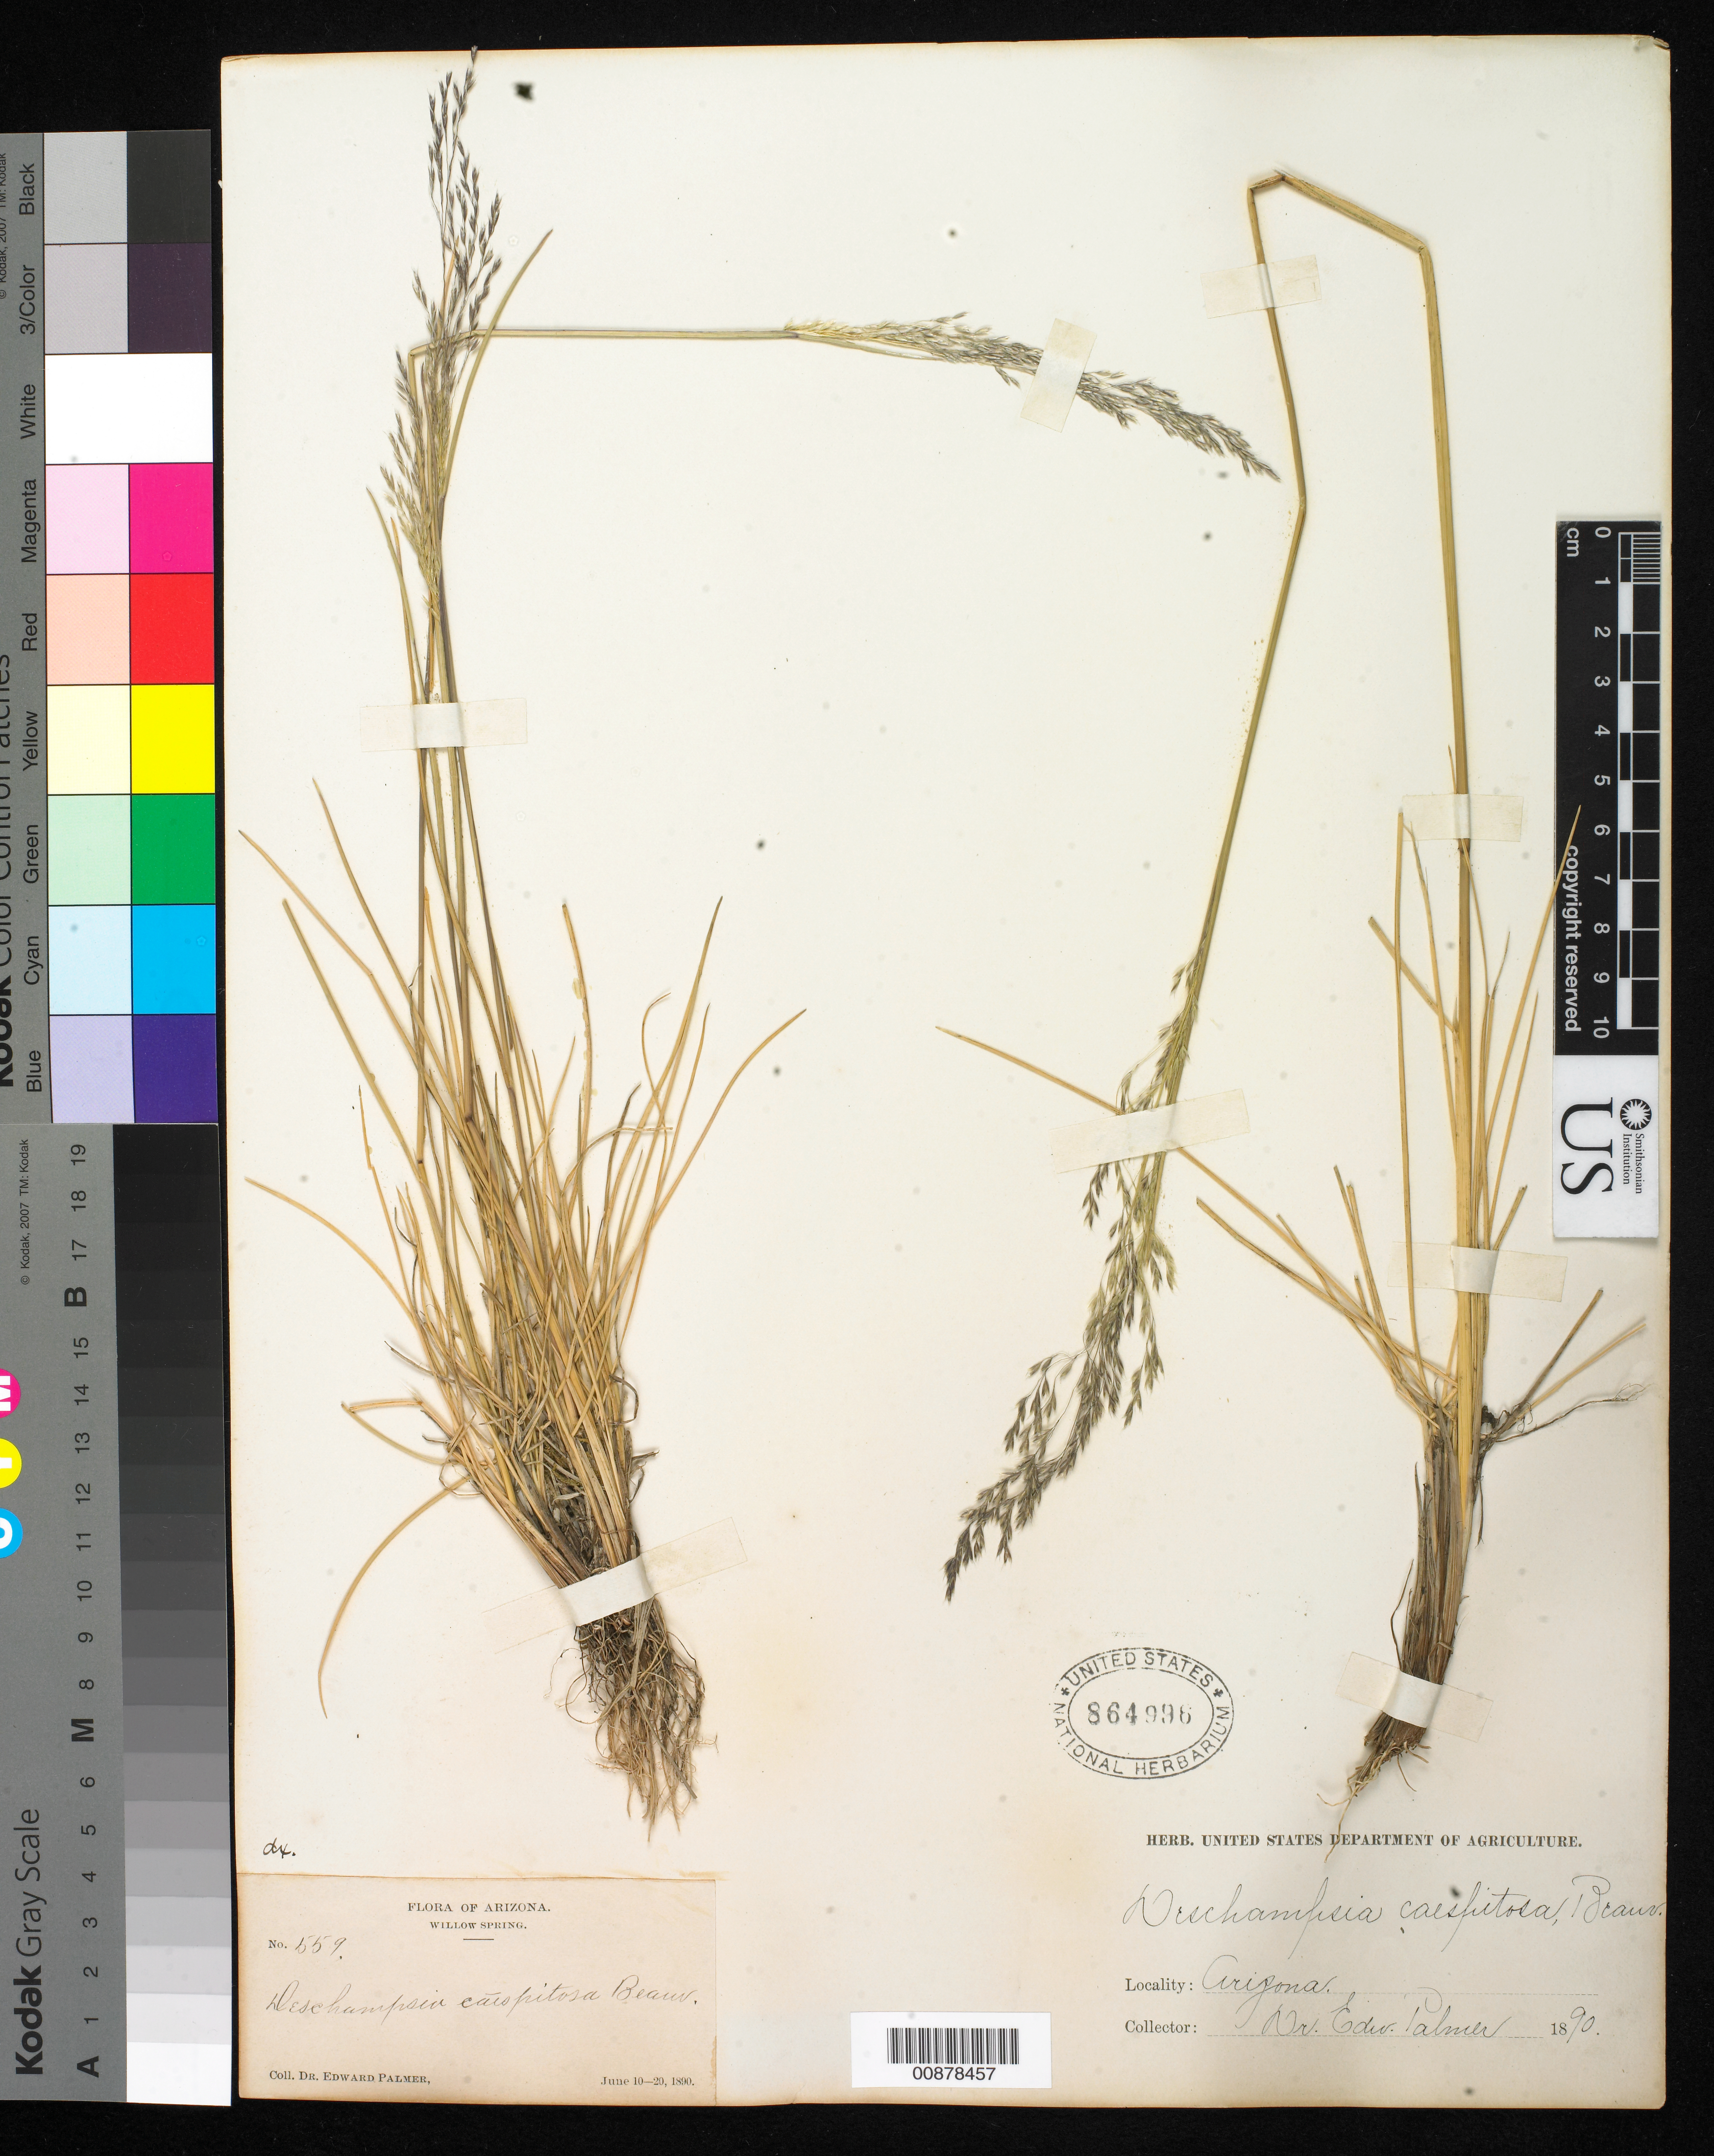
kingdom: Plantae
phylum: Tracheophyta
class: Liliopsida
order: Poales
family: Poaceae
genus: Deschampsia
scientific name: Deschampsia cespitosa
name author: (L.) P. Beauv.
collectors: E. Palmer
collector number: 559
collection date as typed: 10 Jun 1890 to 20 Jun 1890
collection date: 1890-06-10/1890-06-20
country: United States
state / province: Arizona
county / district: Coconino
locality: Willow Spring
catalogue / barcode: US 864996